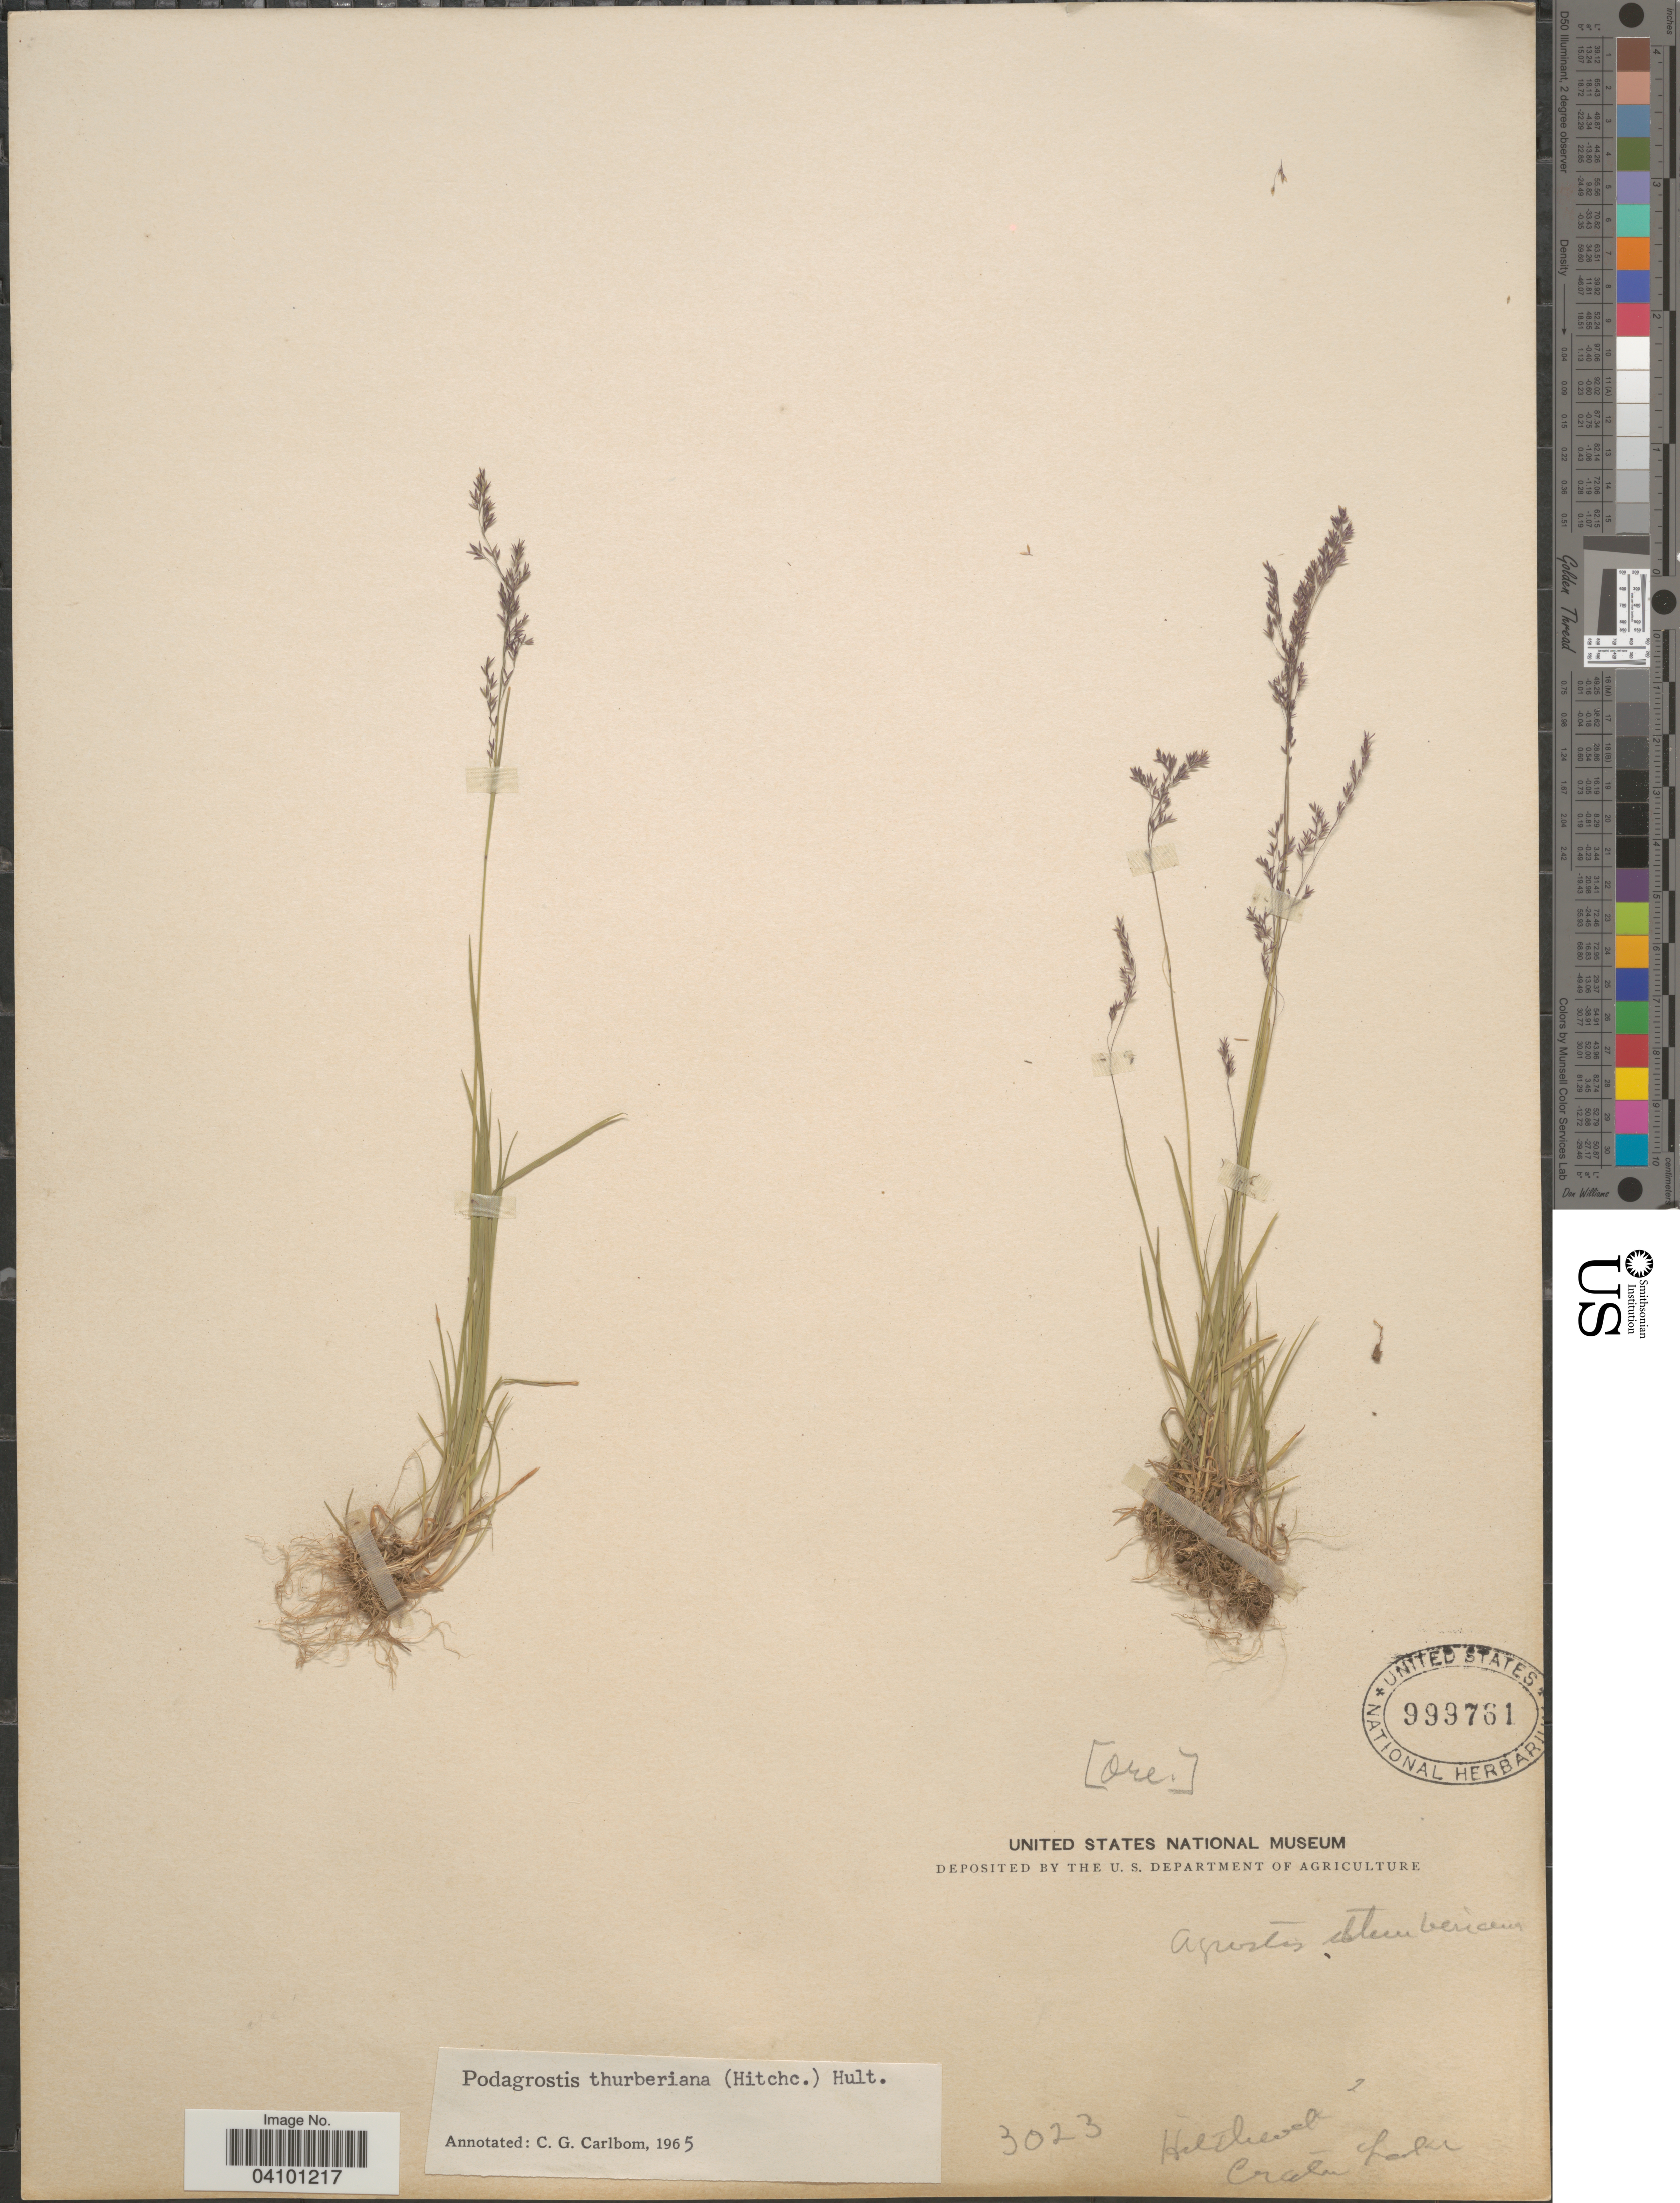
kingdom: Plantae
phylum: Tracheophyta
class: Liliopsida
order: Poales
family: Poaceae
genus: Podagrostis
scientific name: Podagrostis thurberiana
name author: Hitchc.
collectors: -- Hitchcock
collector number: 3023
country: United States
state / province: Oregon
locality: Crater Lake.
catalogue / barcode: US 999761